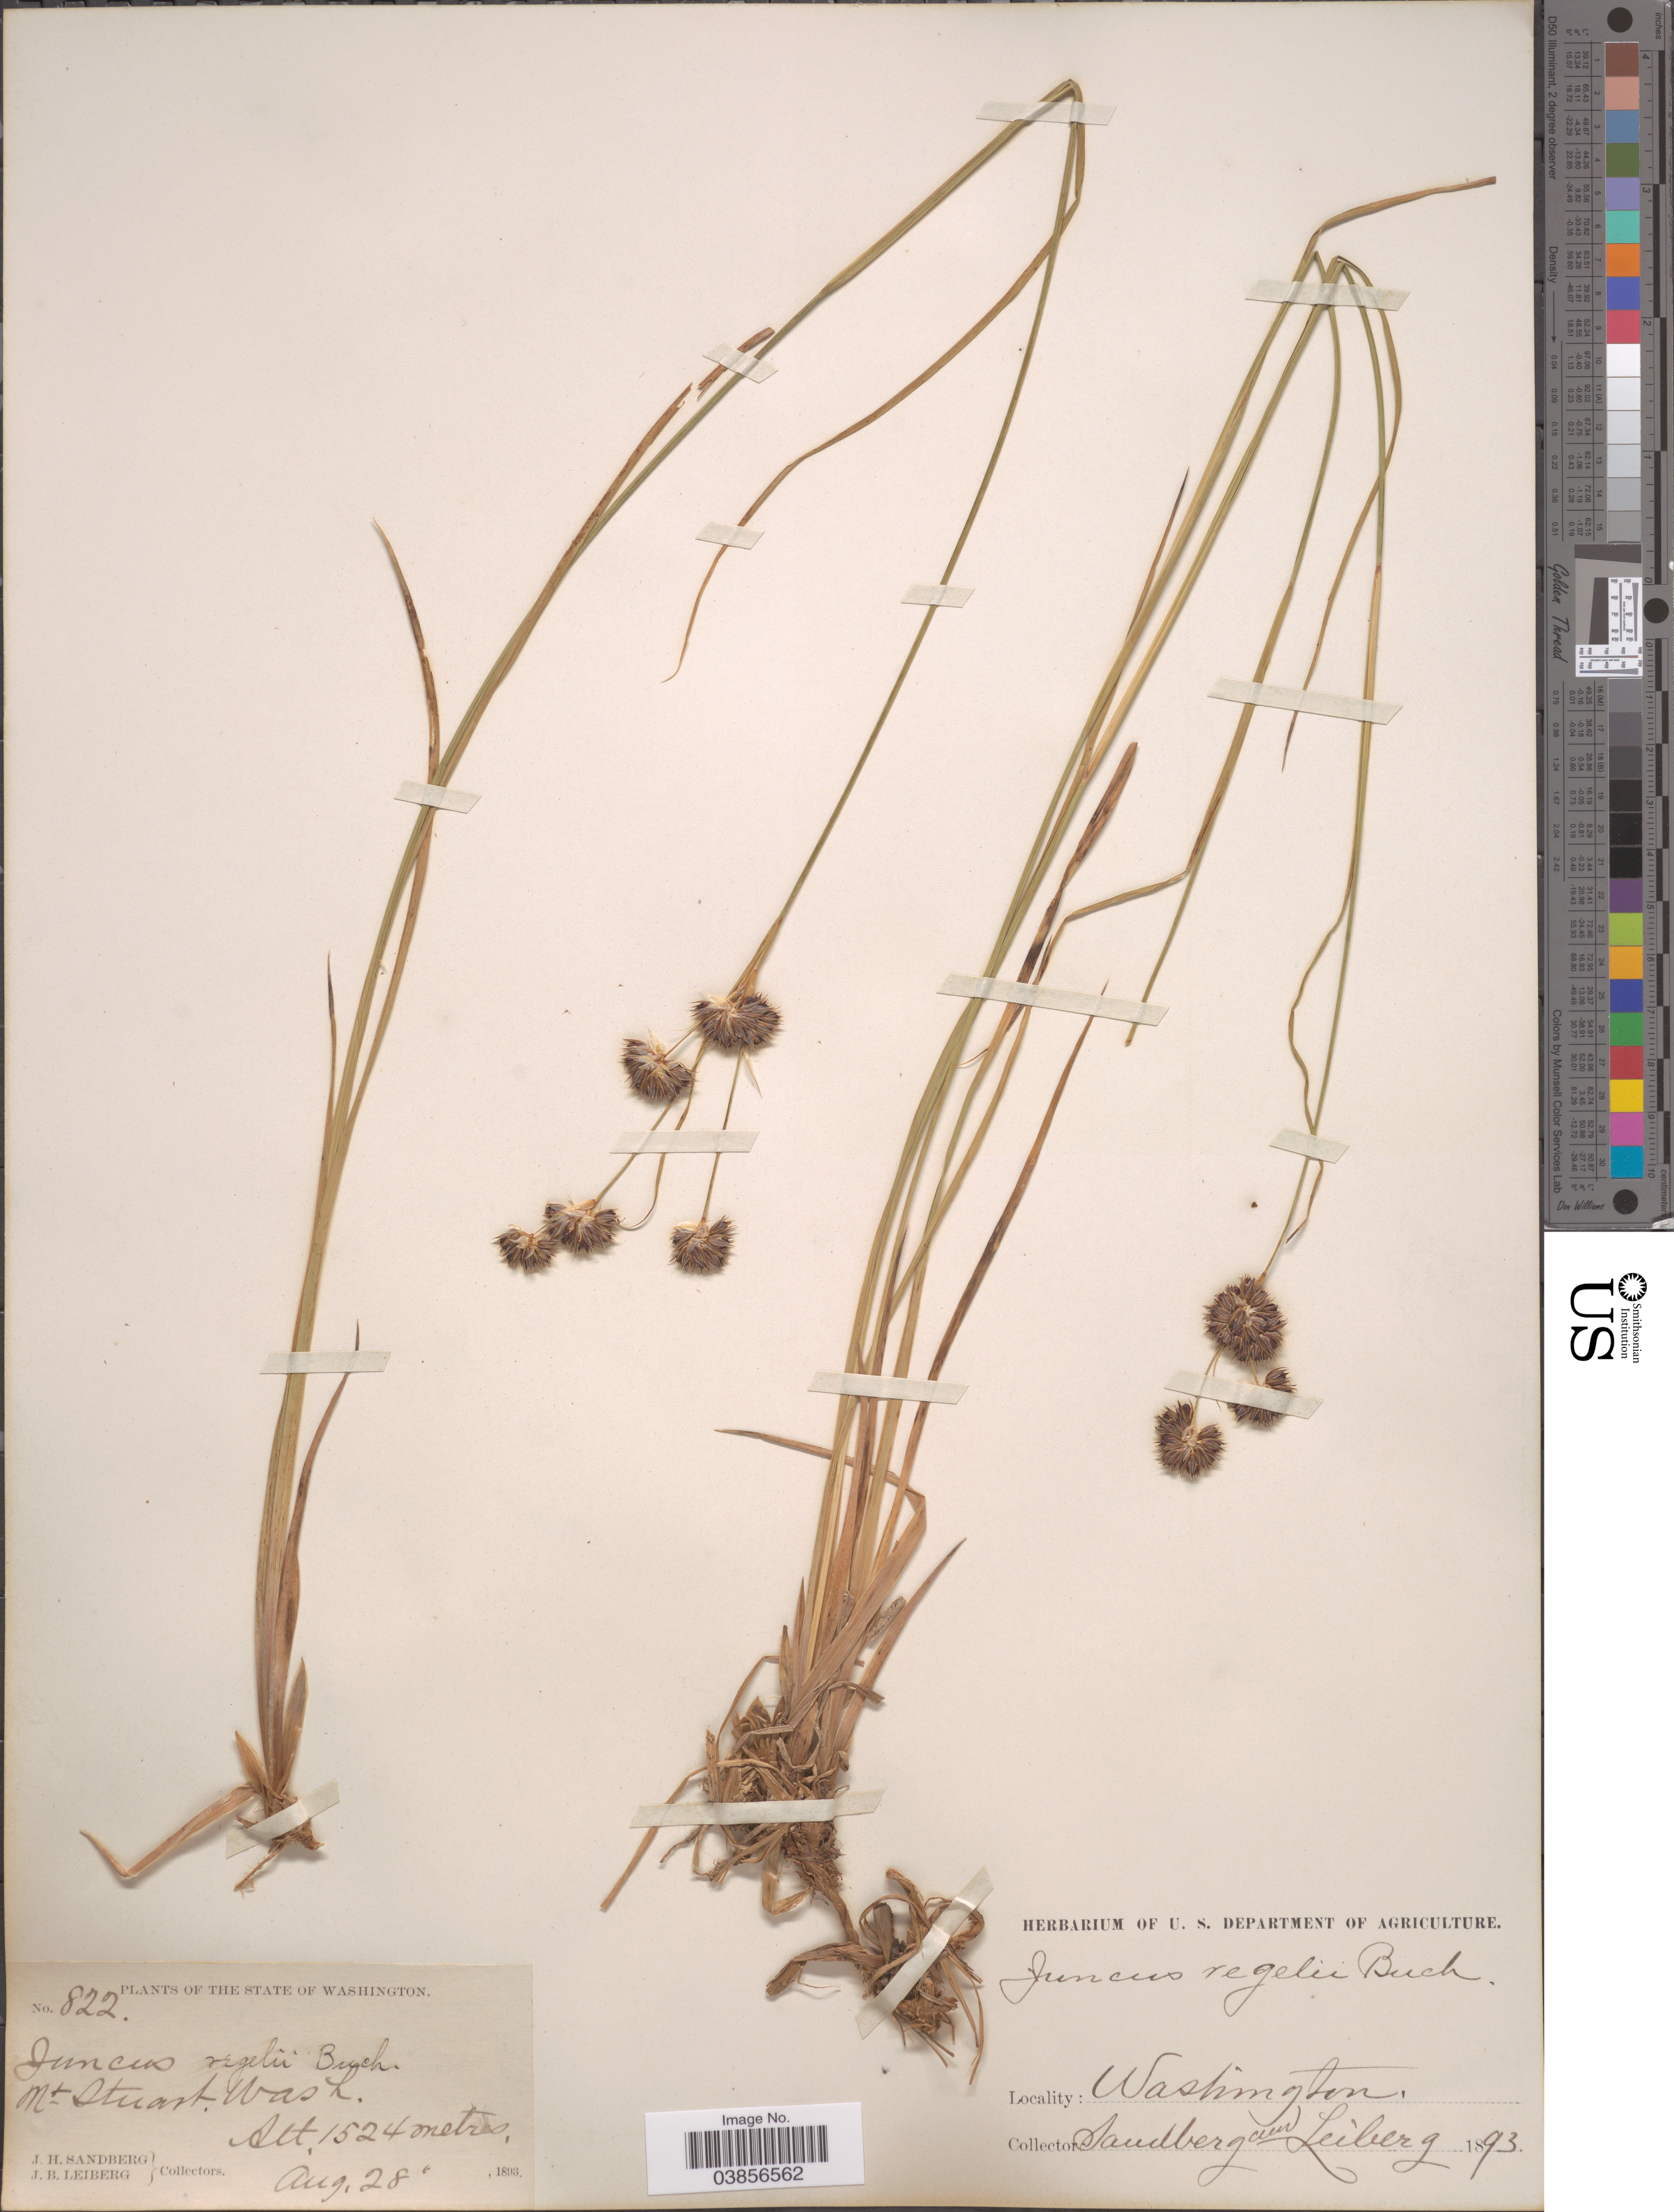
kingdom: Plantae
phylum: Tracheophyta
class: Liliopsida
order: Poales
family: Juncaceae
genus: Juncus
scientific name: Juncus regelii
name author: Buchenau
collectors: J. H. Sandberg & J. B. Leiberg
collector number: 822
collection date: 1893-08-28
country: United States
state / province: Washington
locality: Mt. Stuart.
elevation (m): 1524